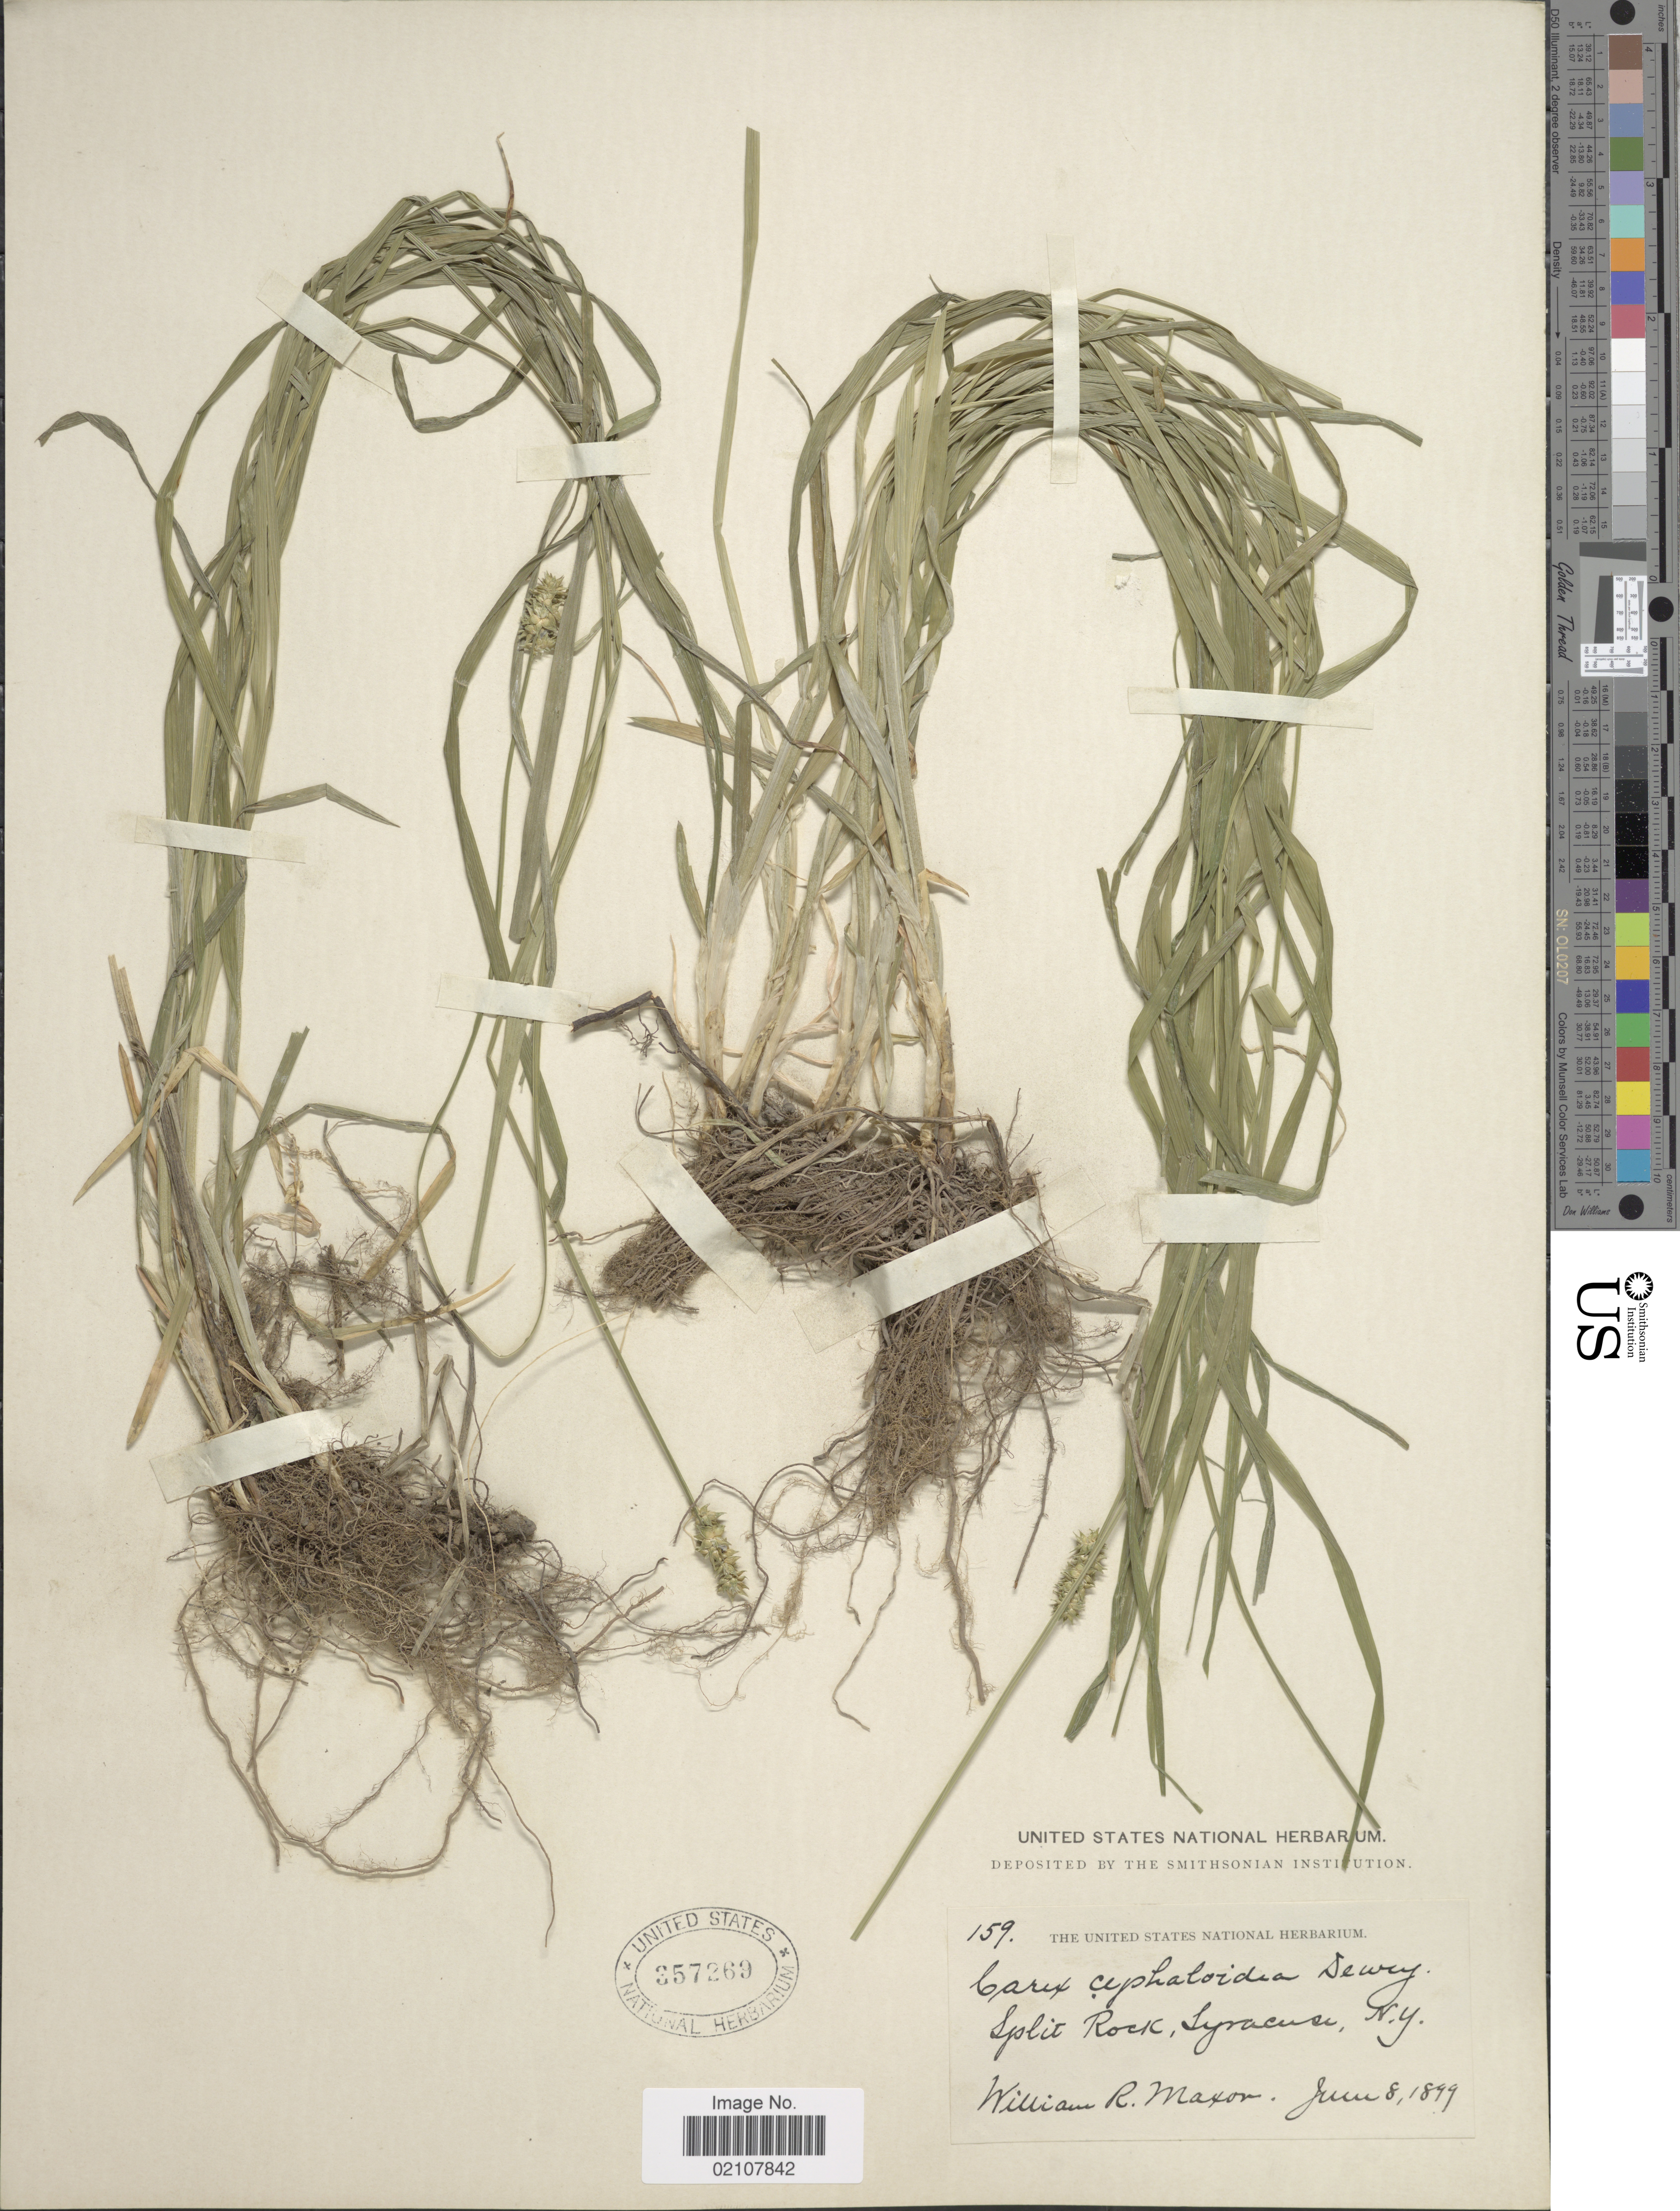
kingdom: Plantae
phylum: Tracheophyta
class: Liliopsida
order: Poales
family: Cyperaceae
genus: Carex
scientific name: Carex cephaloidea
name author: (Dewey) Dewey ex Boott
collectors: W. R. Maxon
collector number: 159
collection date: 1899-06-08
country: United States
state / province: New York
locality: Split Rock, Syracuse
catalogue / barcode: US 357269